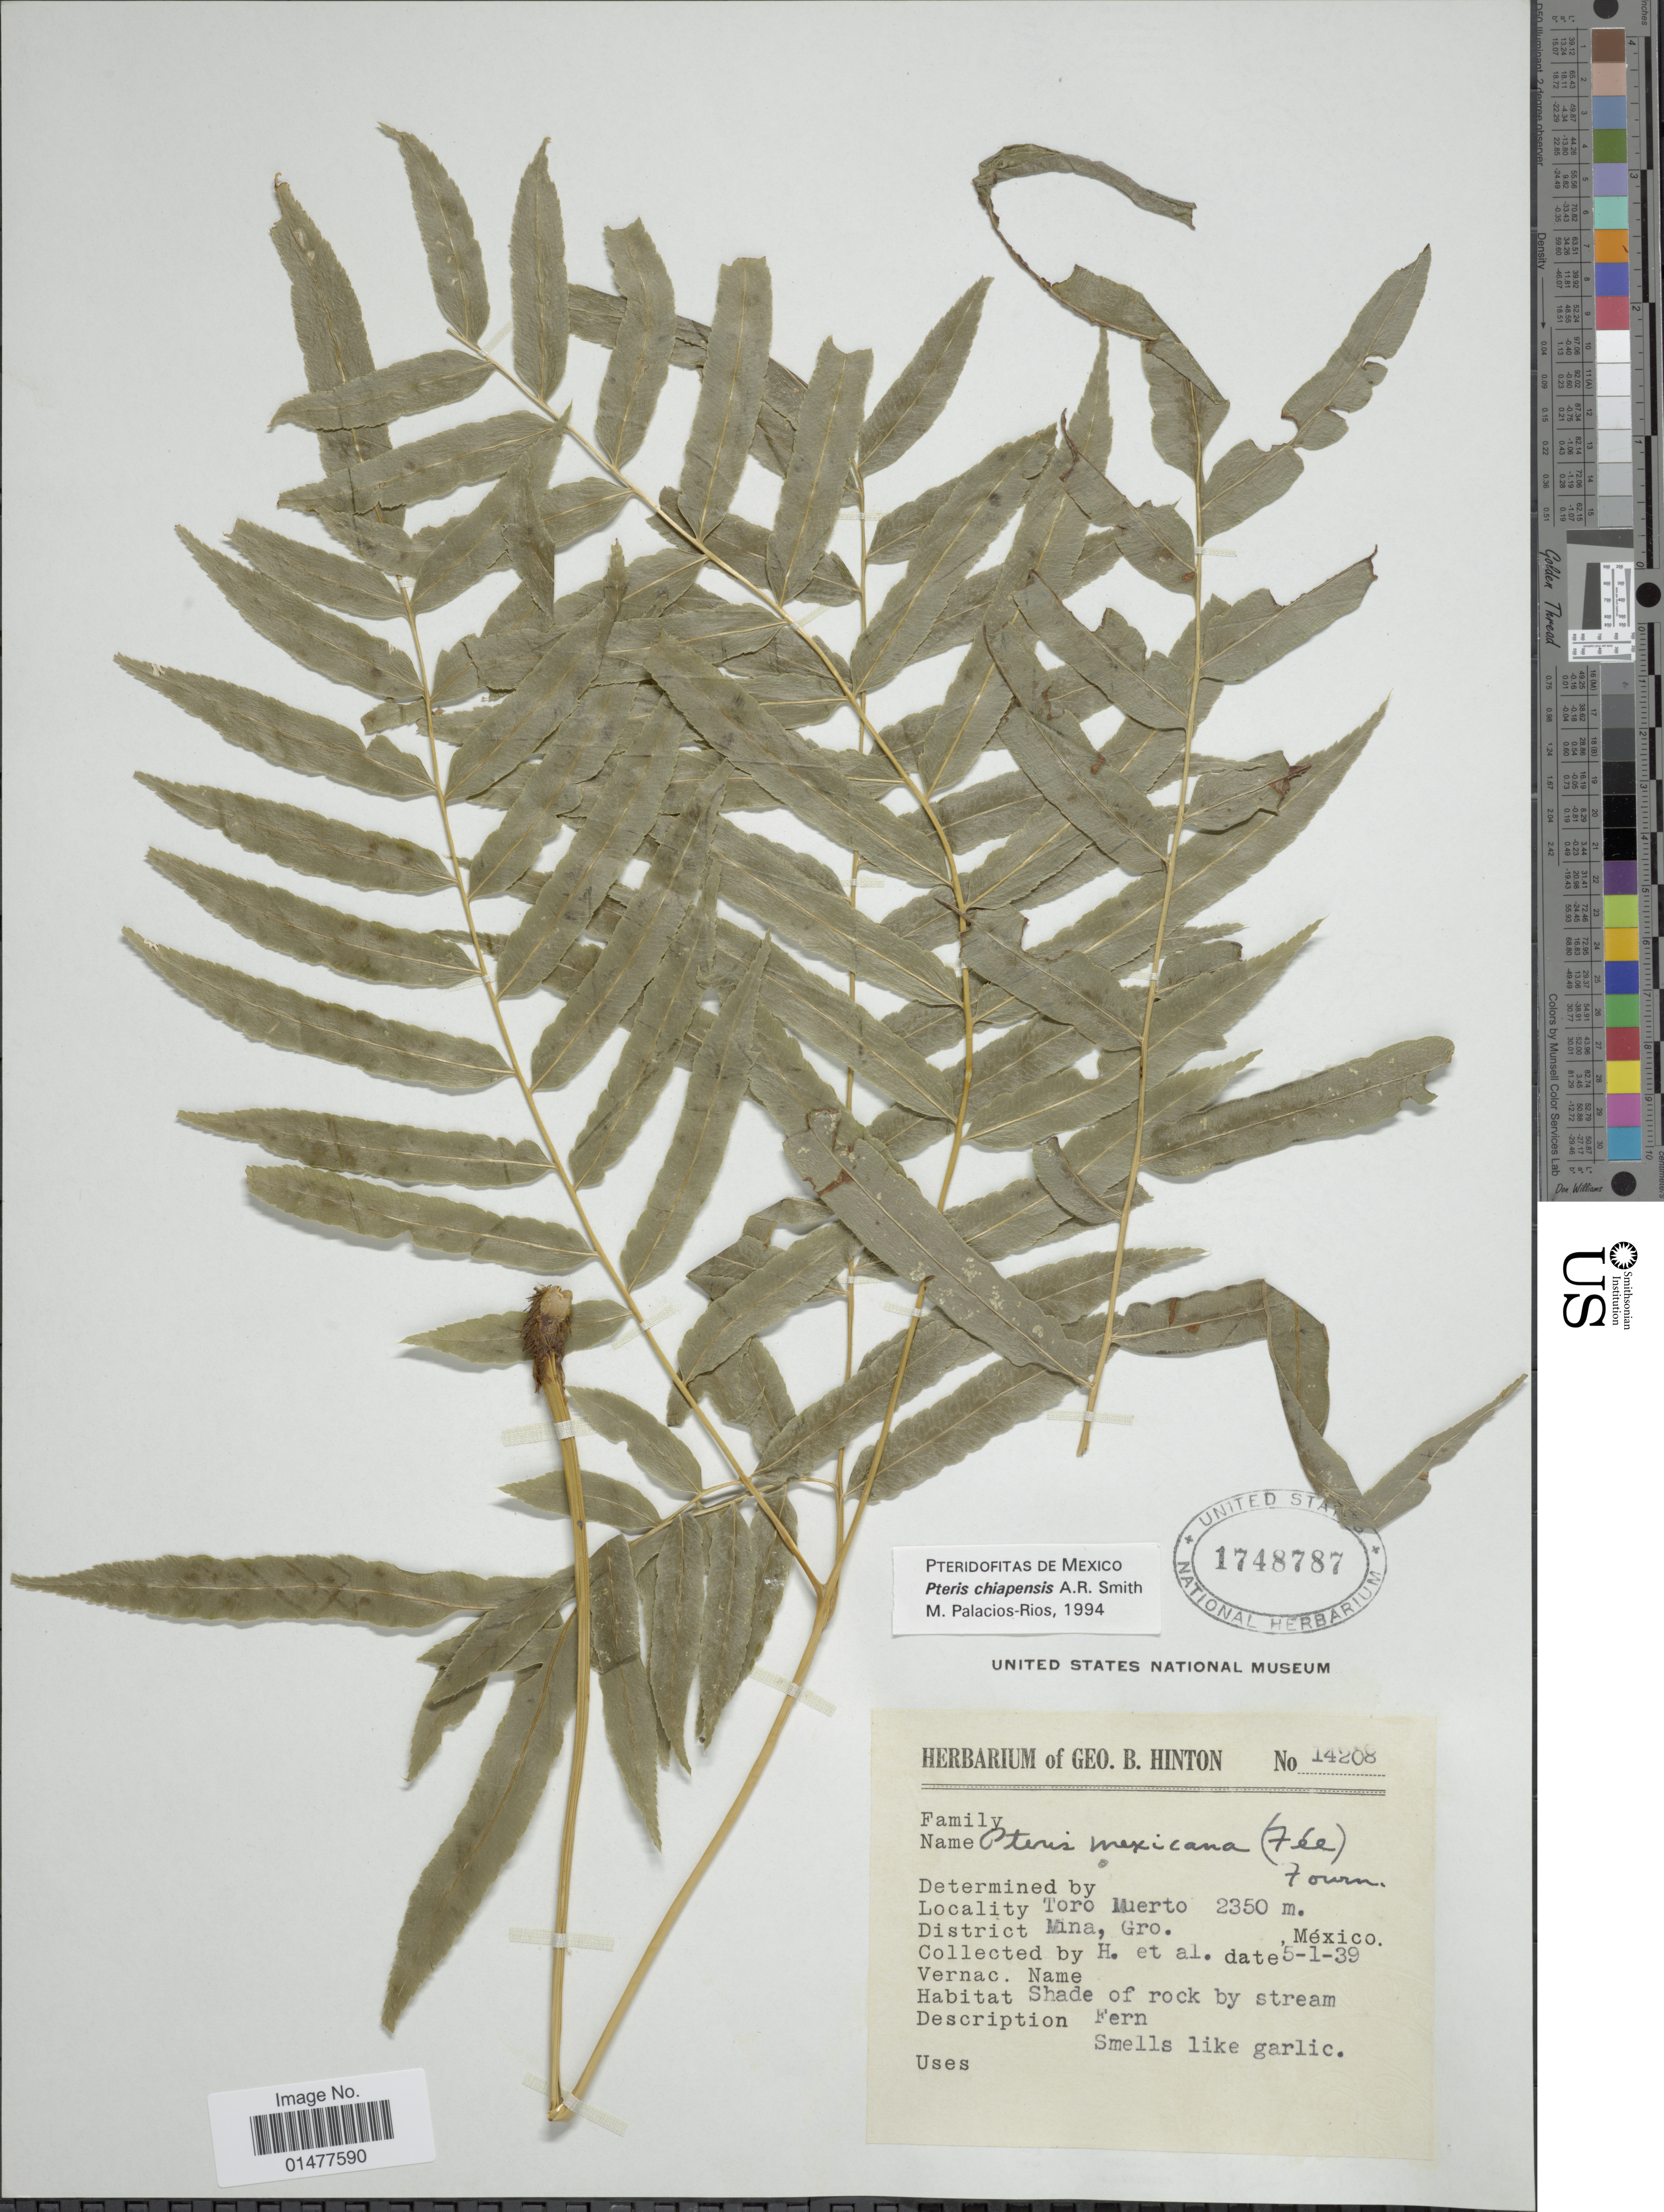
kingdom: Plantae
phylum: Tracheophyta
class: Polypodiopsida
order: Polypodiales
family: Pteridaceae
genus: Pteris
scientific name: Pteris chiapensis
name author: A.R. Sm.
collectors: G. B. Hinton & et al.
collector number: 41208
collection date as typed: Transcribed d/m/y: 5/1/39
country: Mexico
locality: Toro Muerto, Mina, Gro.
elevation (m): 2350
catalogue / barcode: US 1748787